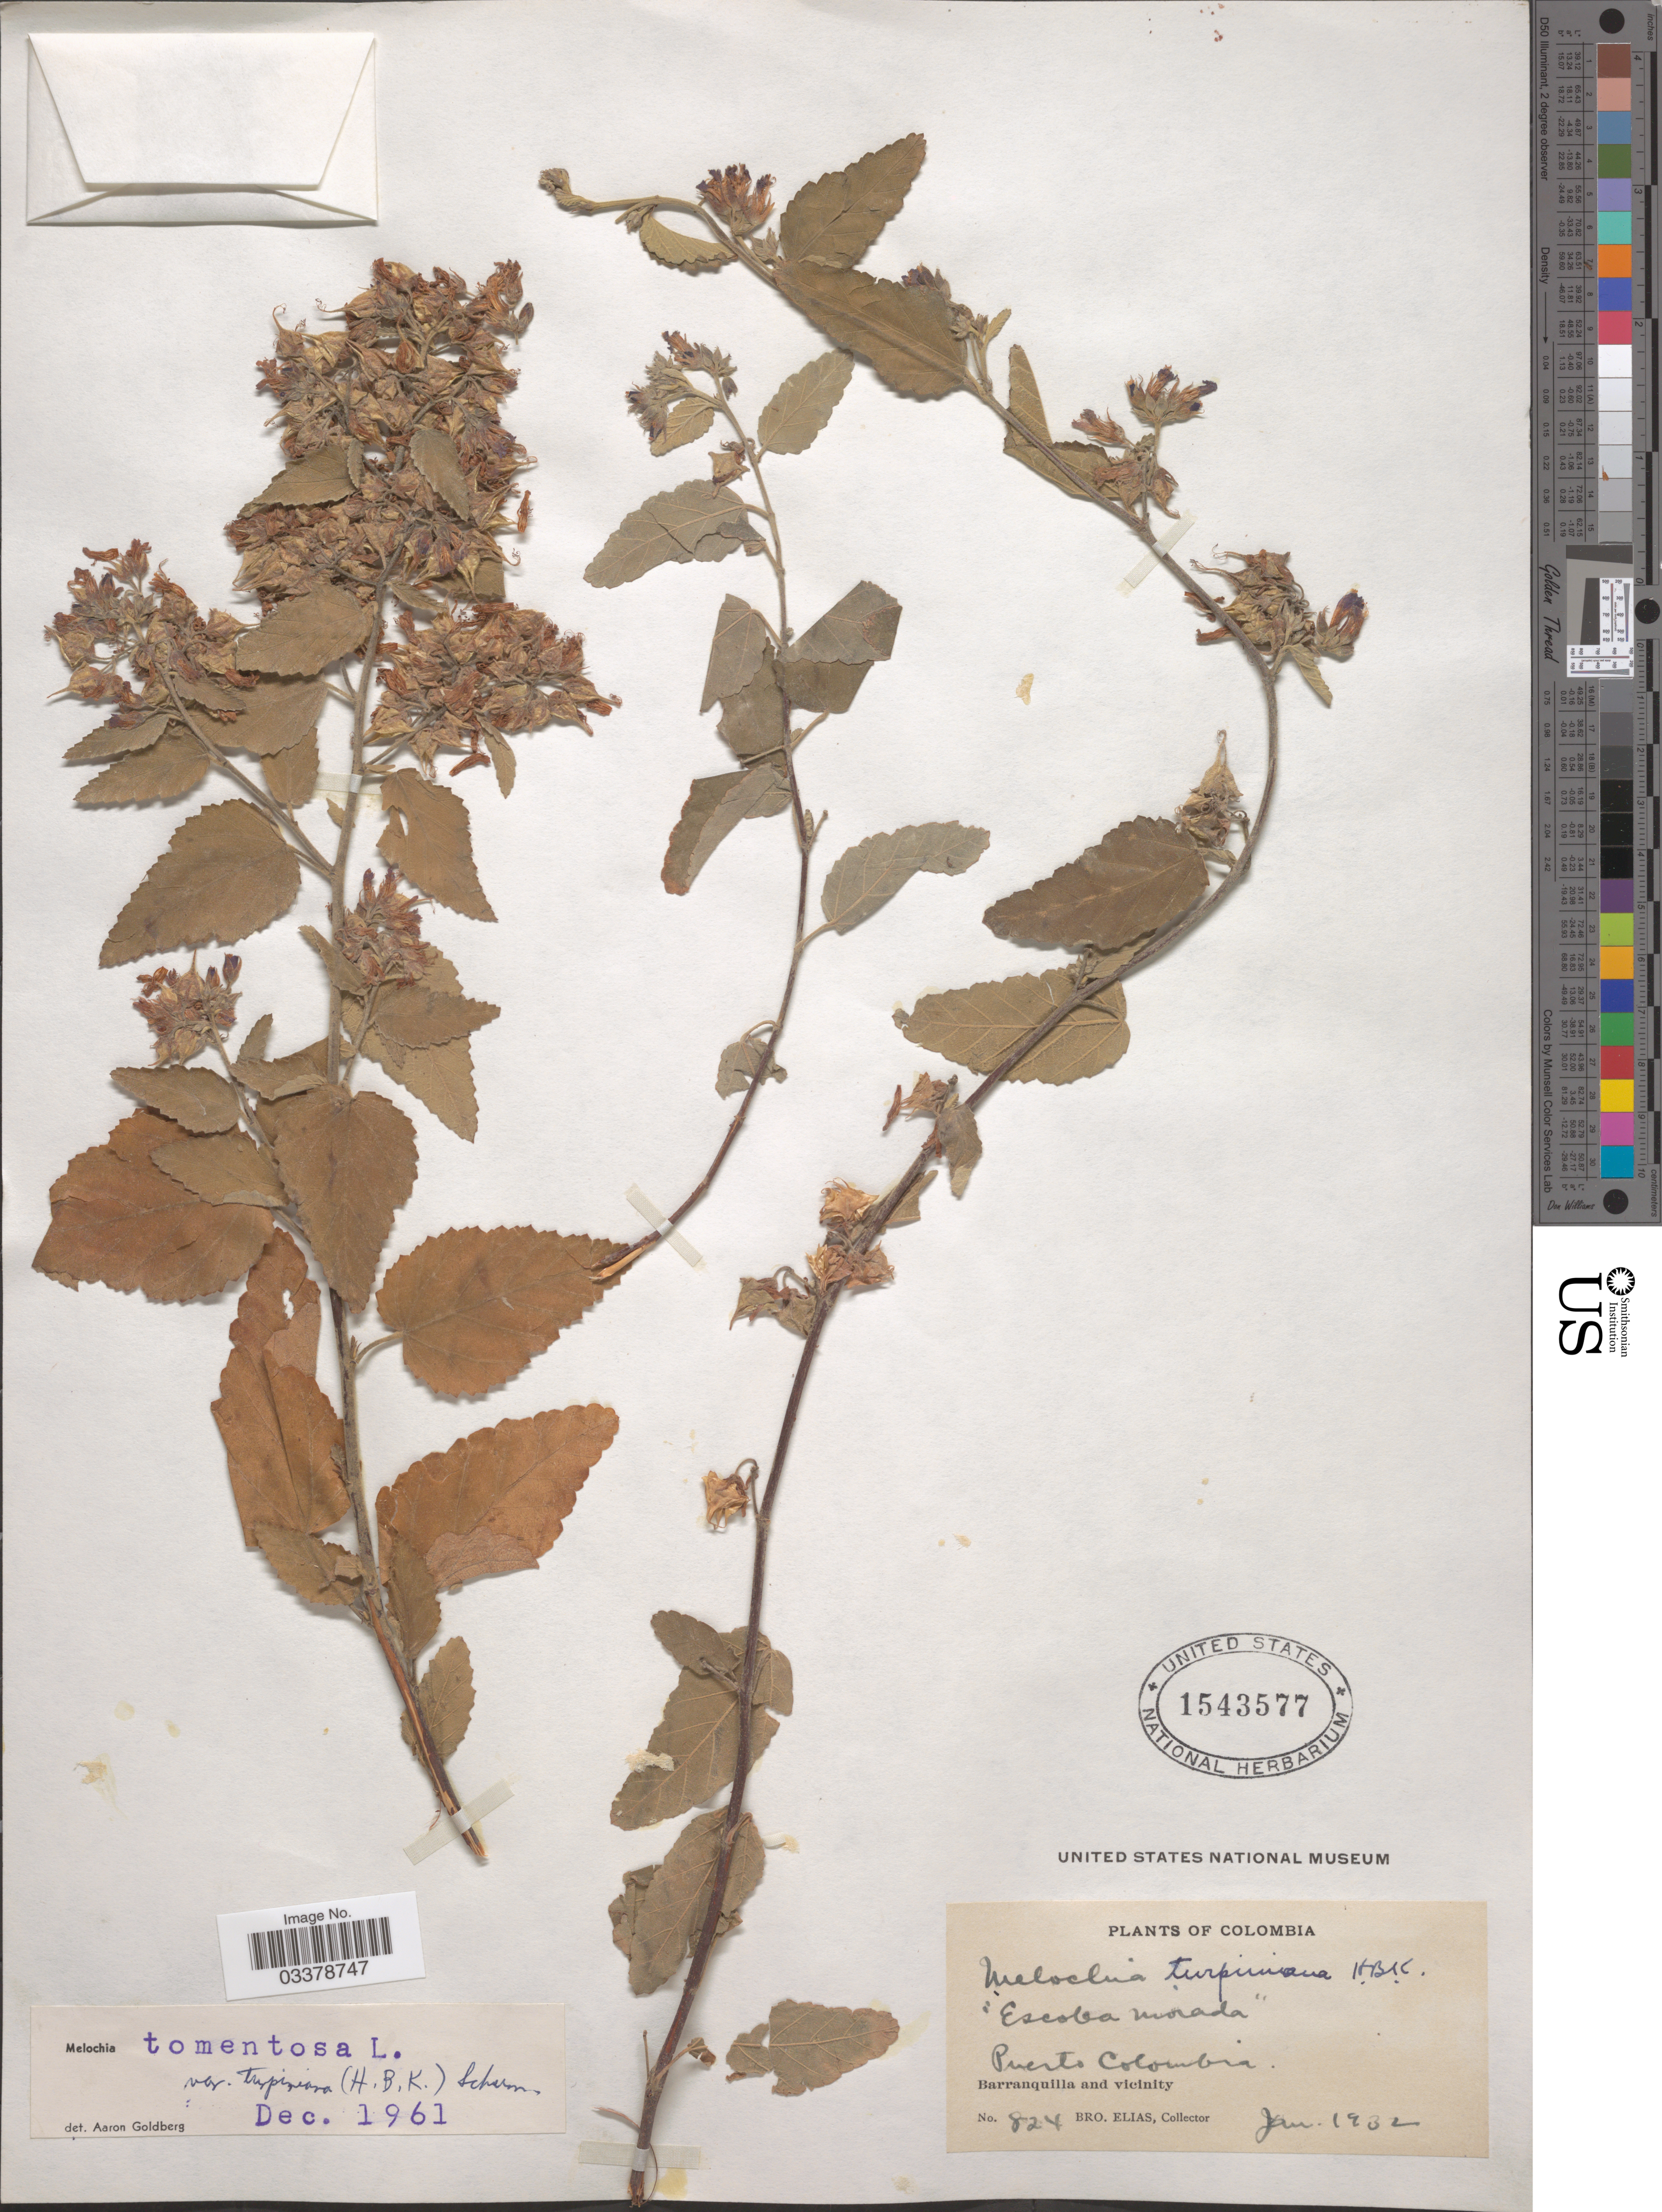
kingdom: Plantae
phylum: Tracheophyta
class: Magnoliopsida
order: Malvales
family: Malvaceae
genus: Melochia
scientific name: Melochia tomentosa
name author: L.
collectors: Bro. Elias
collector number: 824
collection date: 1932-01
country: Colombia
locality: Puerto Colombia. Barranquilla and vicinity.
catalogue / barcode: US 1543577